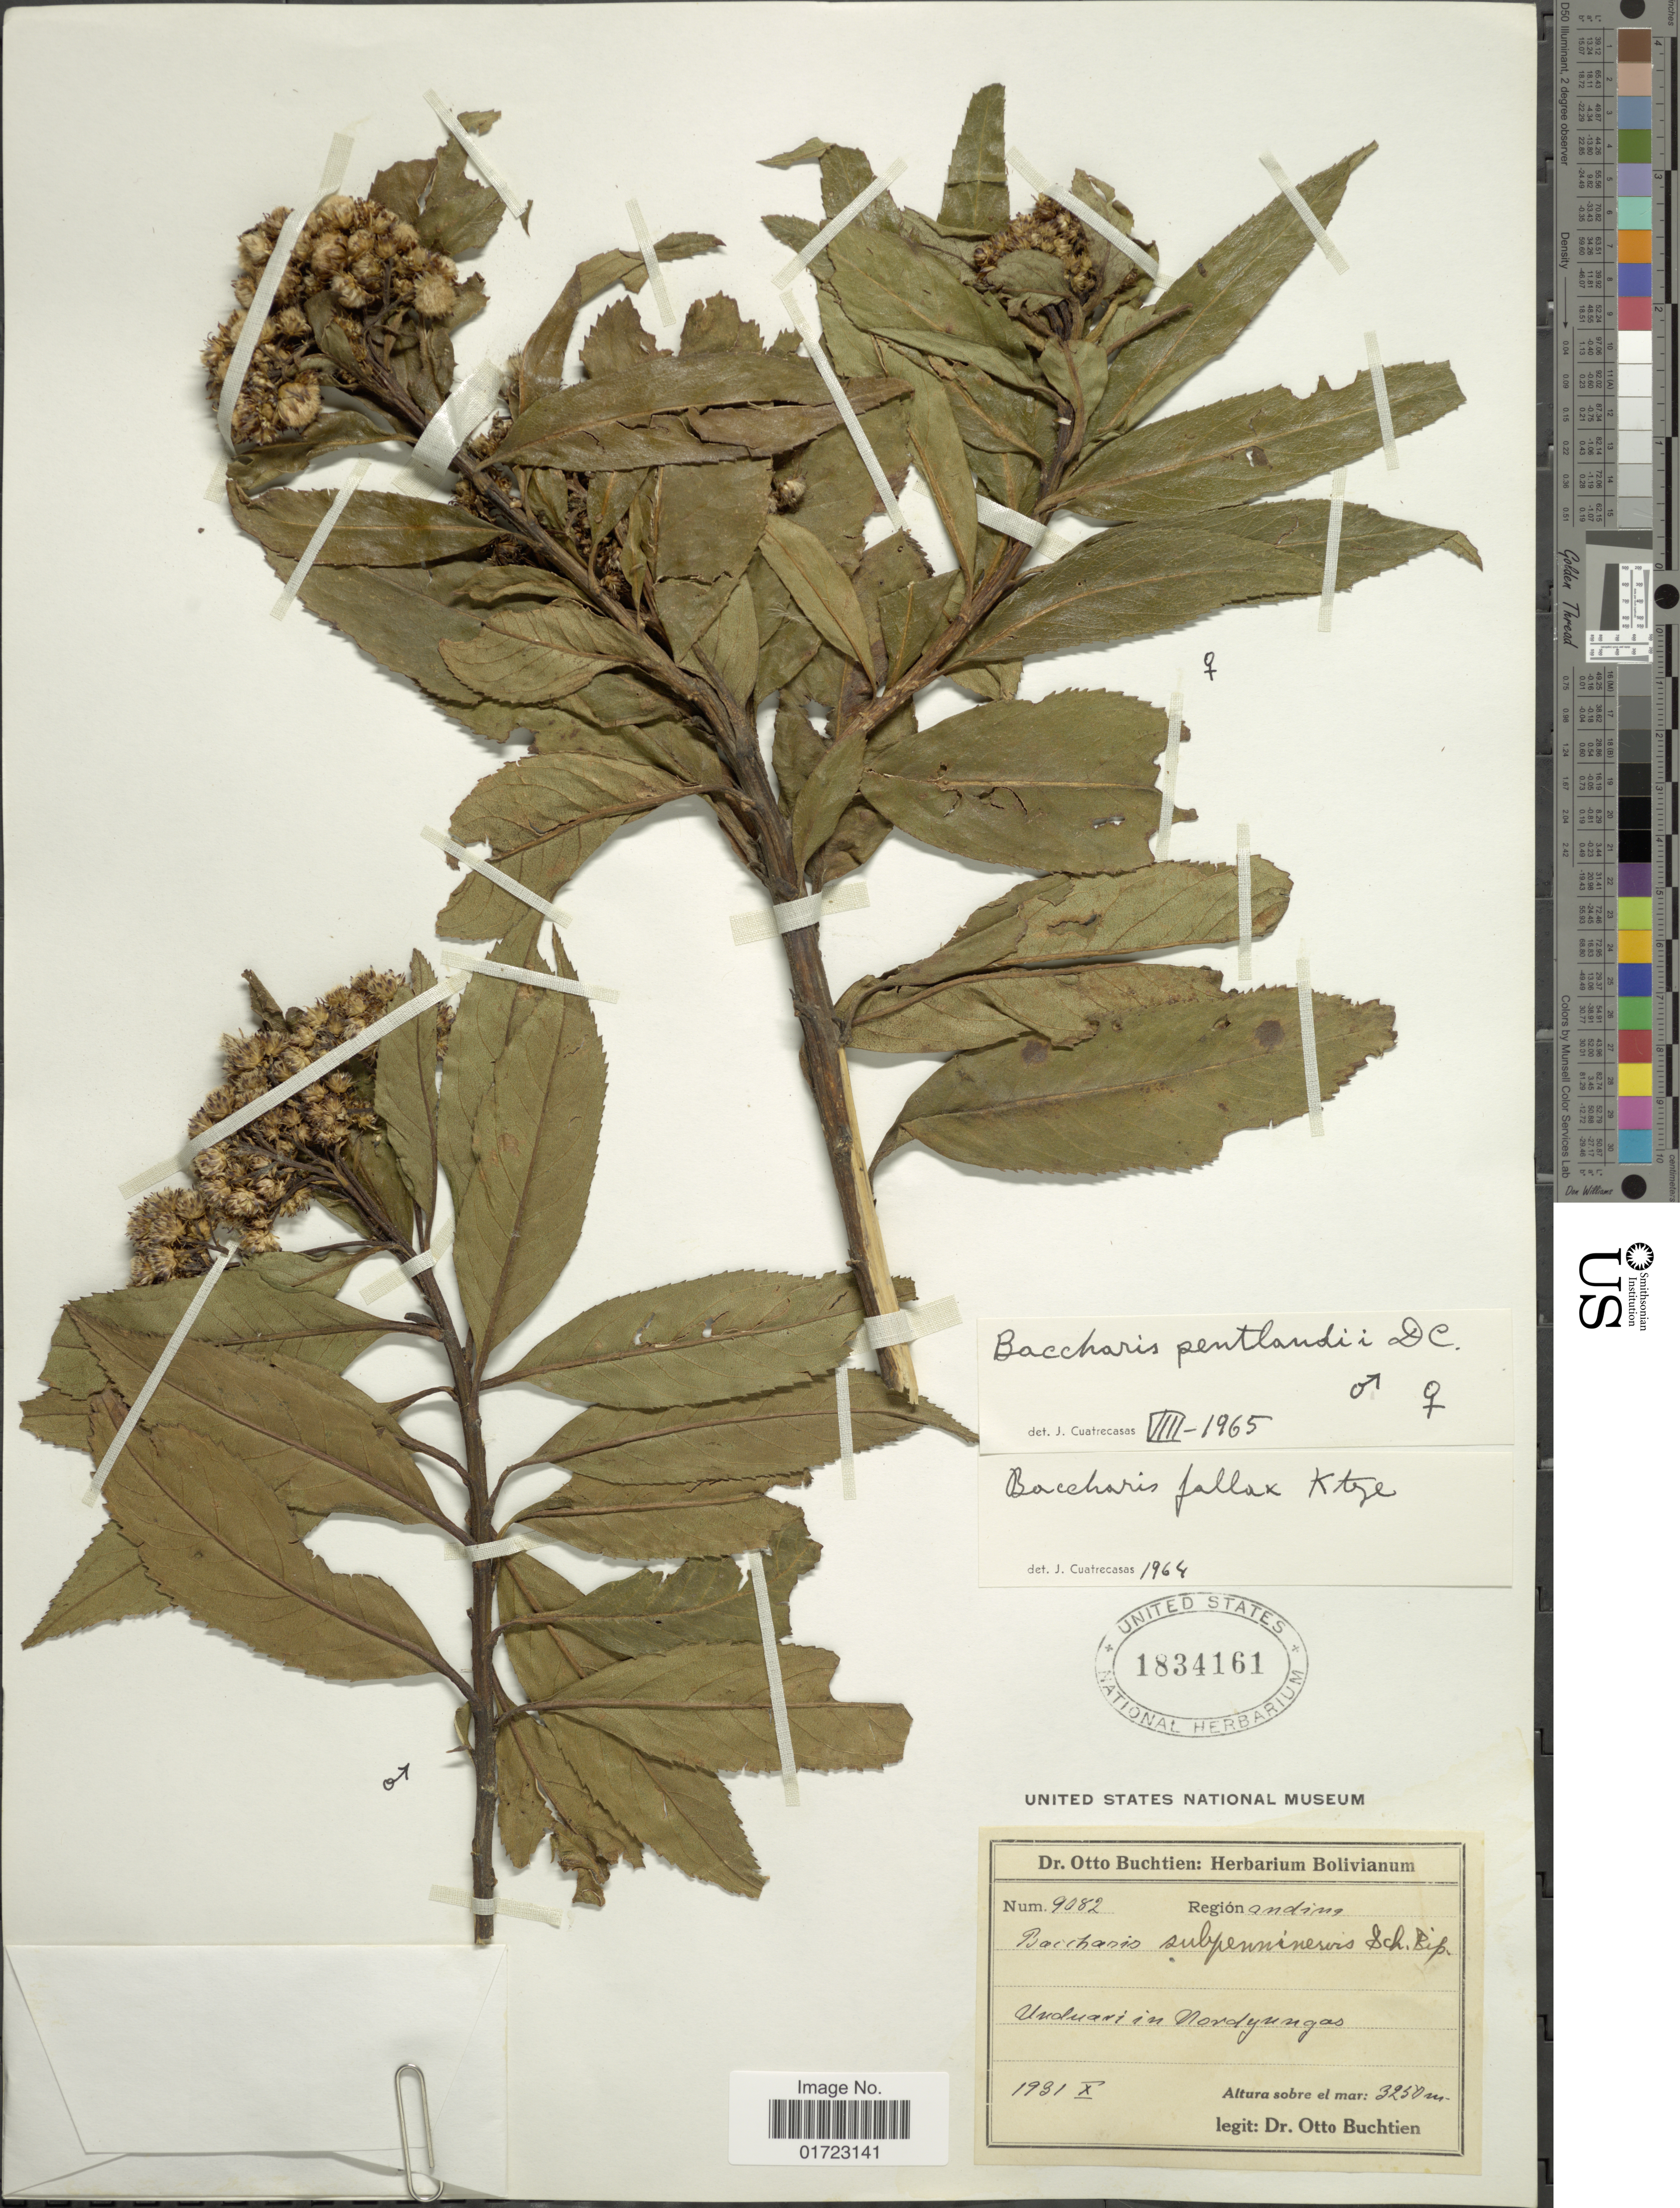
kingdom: Plantae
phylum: Tracheophyta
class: Magnoliopsida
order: Asterales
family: Asteraceae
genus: Baccharis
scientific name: Baccharis pentlandii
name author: DC.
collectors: O. Buchtien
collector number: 9082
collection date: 1931-10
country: Bolivia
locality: Region: Andine. Undiavi in Nordyungas.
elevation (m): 3250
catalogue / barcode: US 1834161